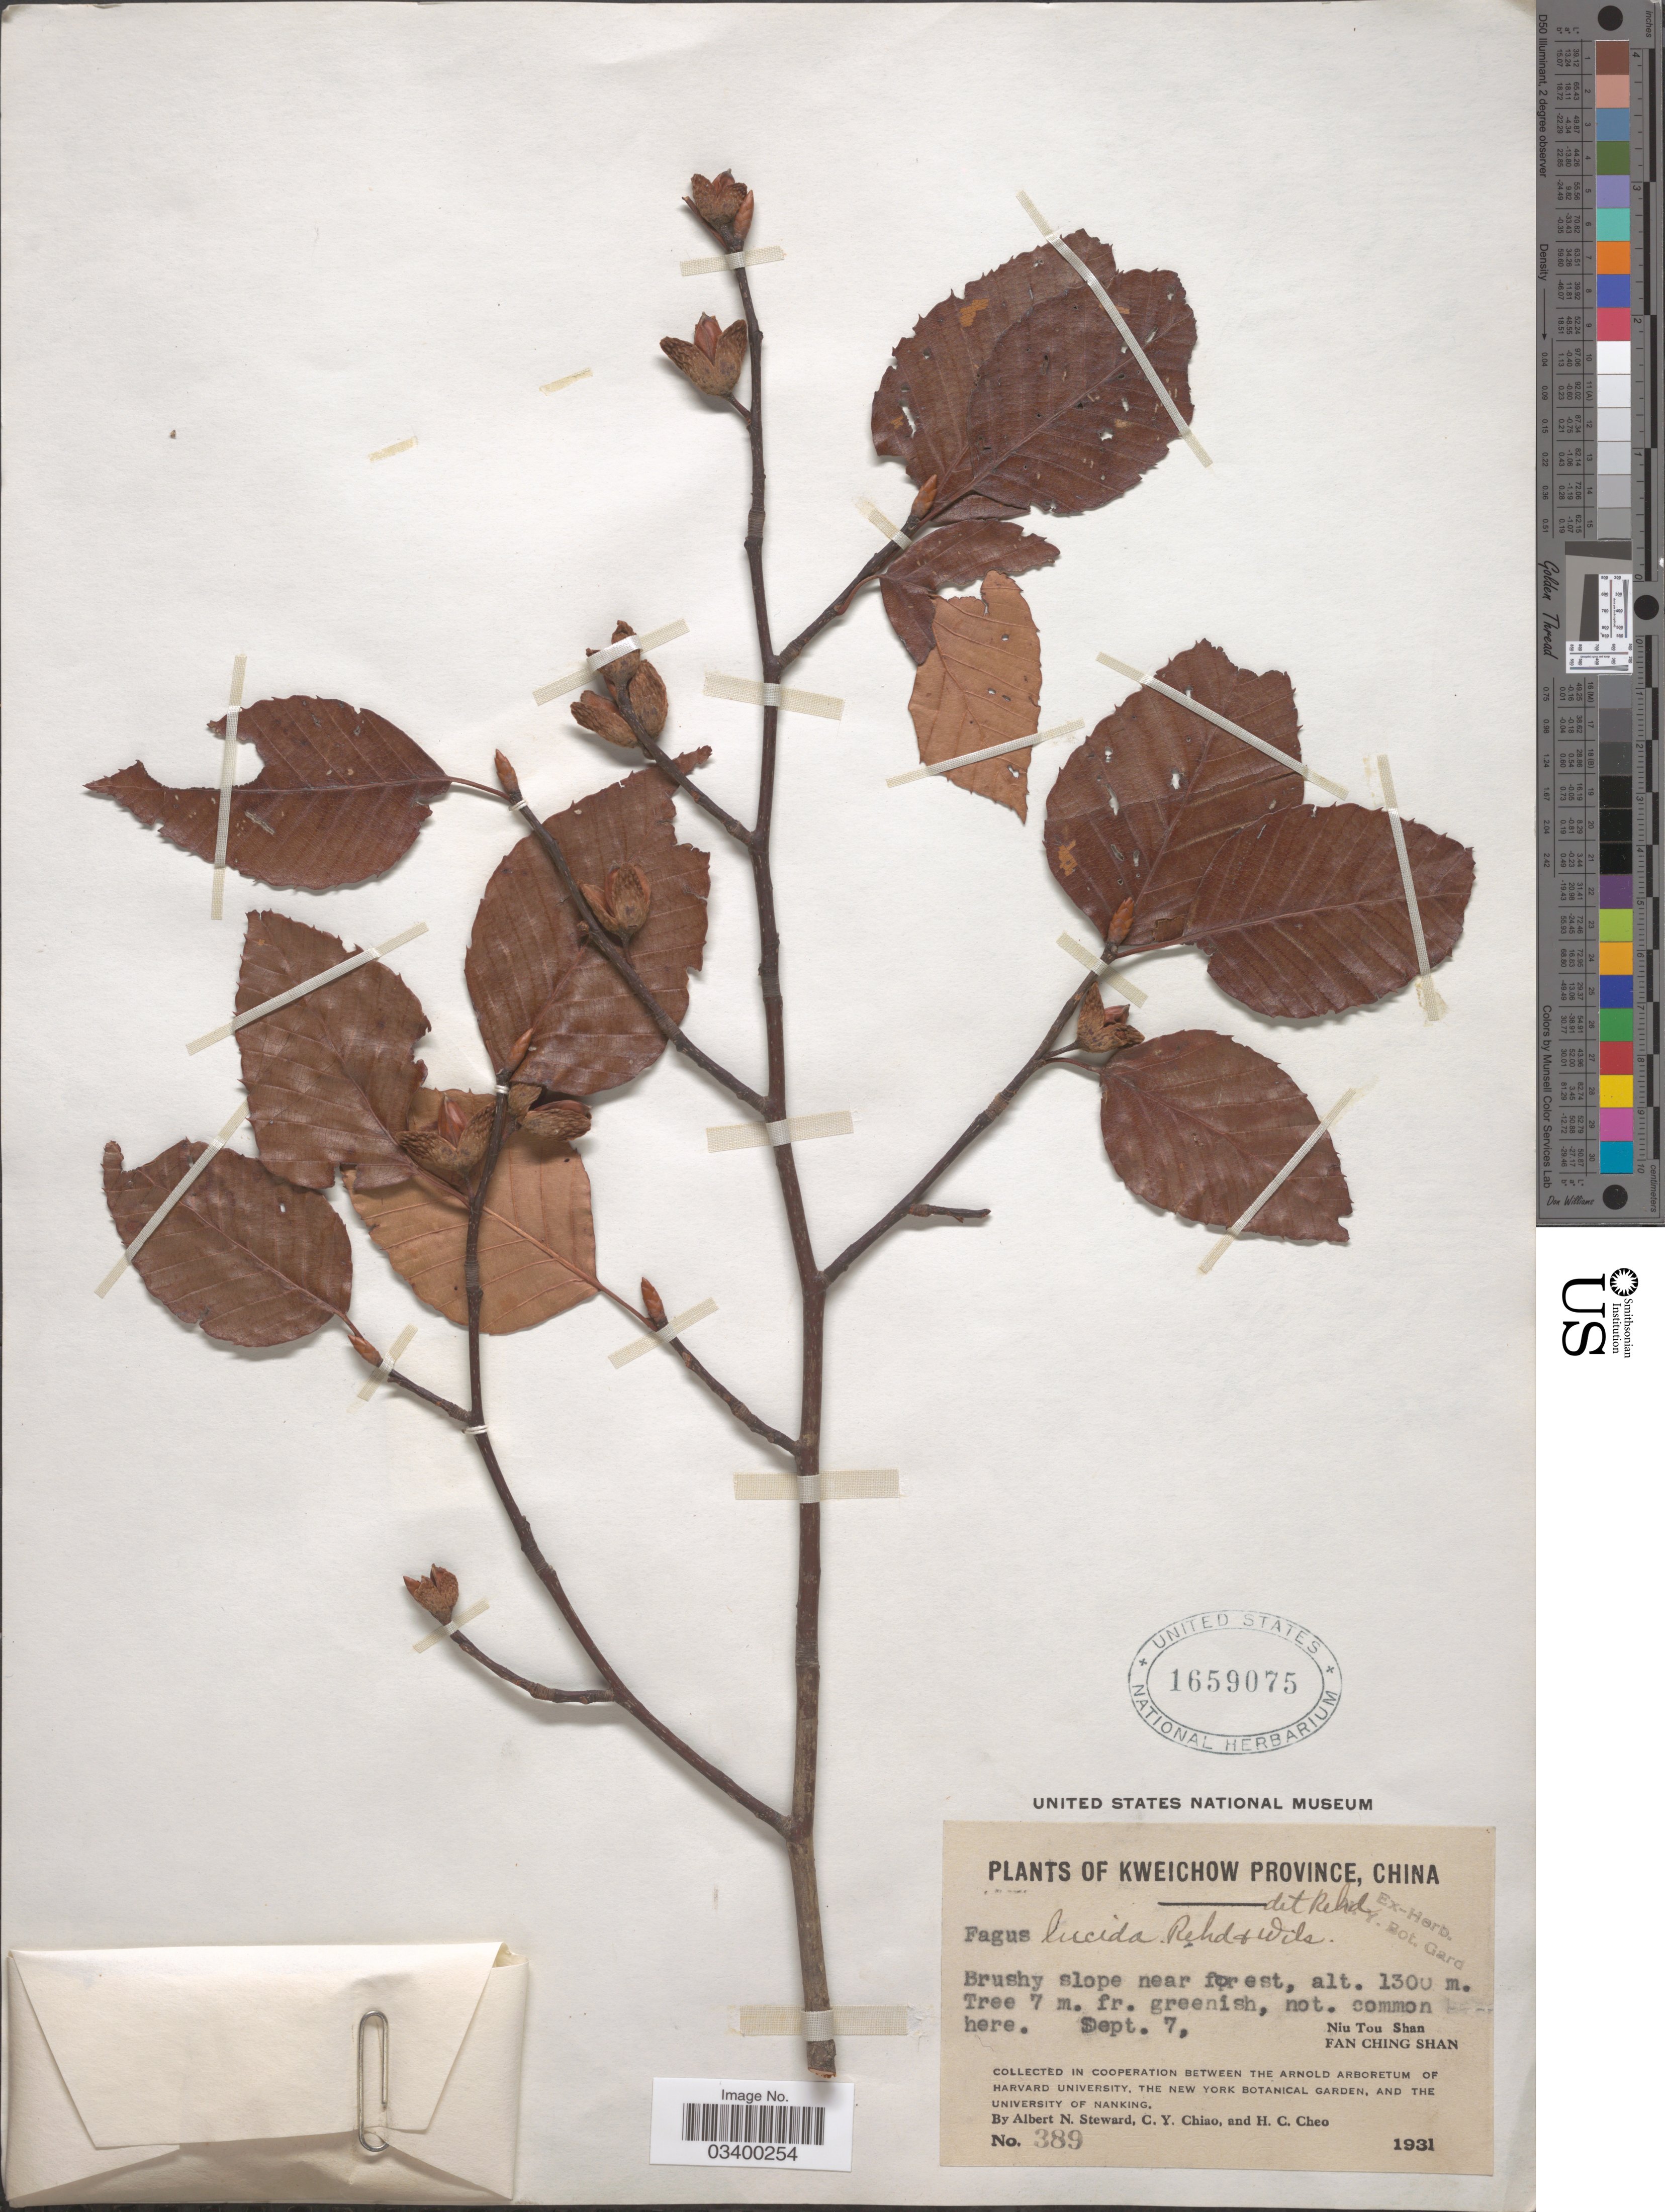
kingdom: Plantae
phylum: Tracheophyta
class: Magnoliopsida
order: Fagales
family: Fagaceae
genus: Fagus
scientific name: Fagus lucida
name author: Rehder & E.H. Wilson in Sarg.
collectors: A. N. Steward, C. Y. Chiao & H. Cheo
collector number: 389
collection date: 1931-09-07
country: China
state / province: Guizhou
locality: Kweichow Province. Niu Tou Shan. Fan Ching Shan.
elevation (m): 1300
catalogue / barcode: US 1659075